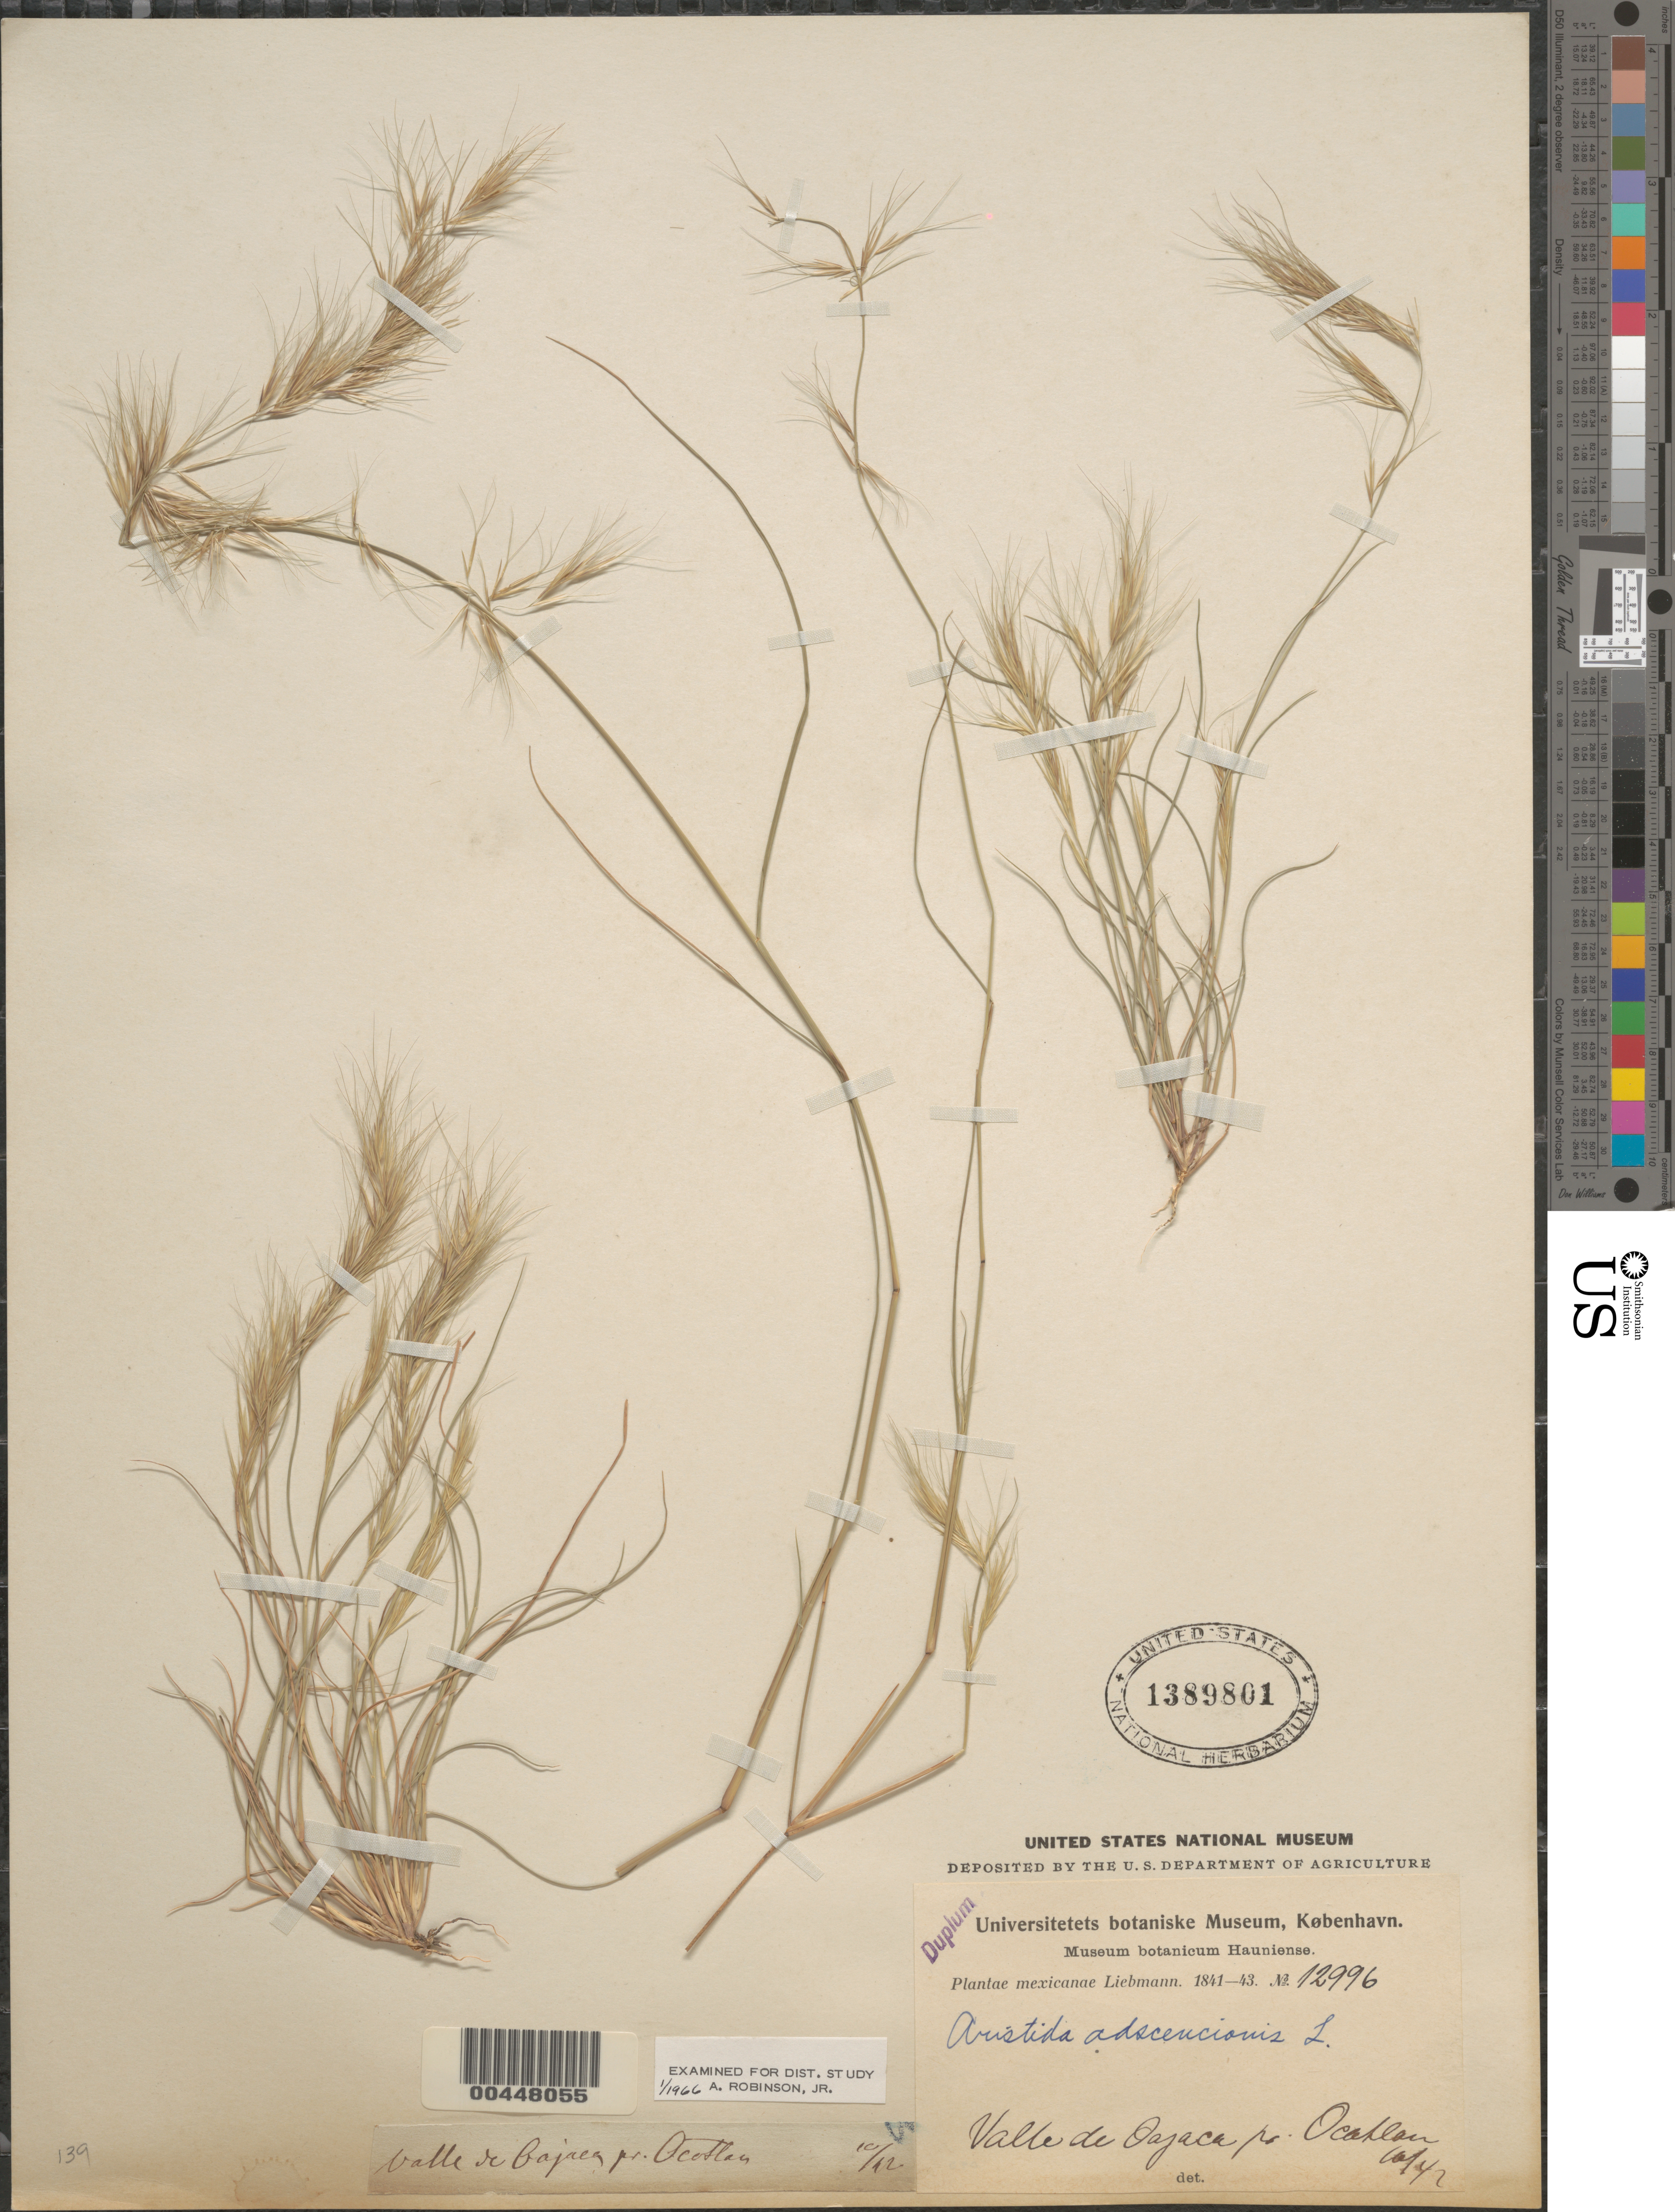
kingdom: Plantae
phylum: Tracheophyta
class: Liliopsida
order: Poales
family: Poaceae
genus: Aristida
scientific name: Aristida adscensionis var. adscensionis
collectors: F. M. Liebmann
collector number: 12996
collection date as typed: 1841 to -- --- 1843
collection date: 1841/1843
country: Mexico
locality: Valle de Oajaca pr. Ocatlan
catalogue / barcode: US 1389801